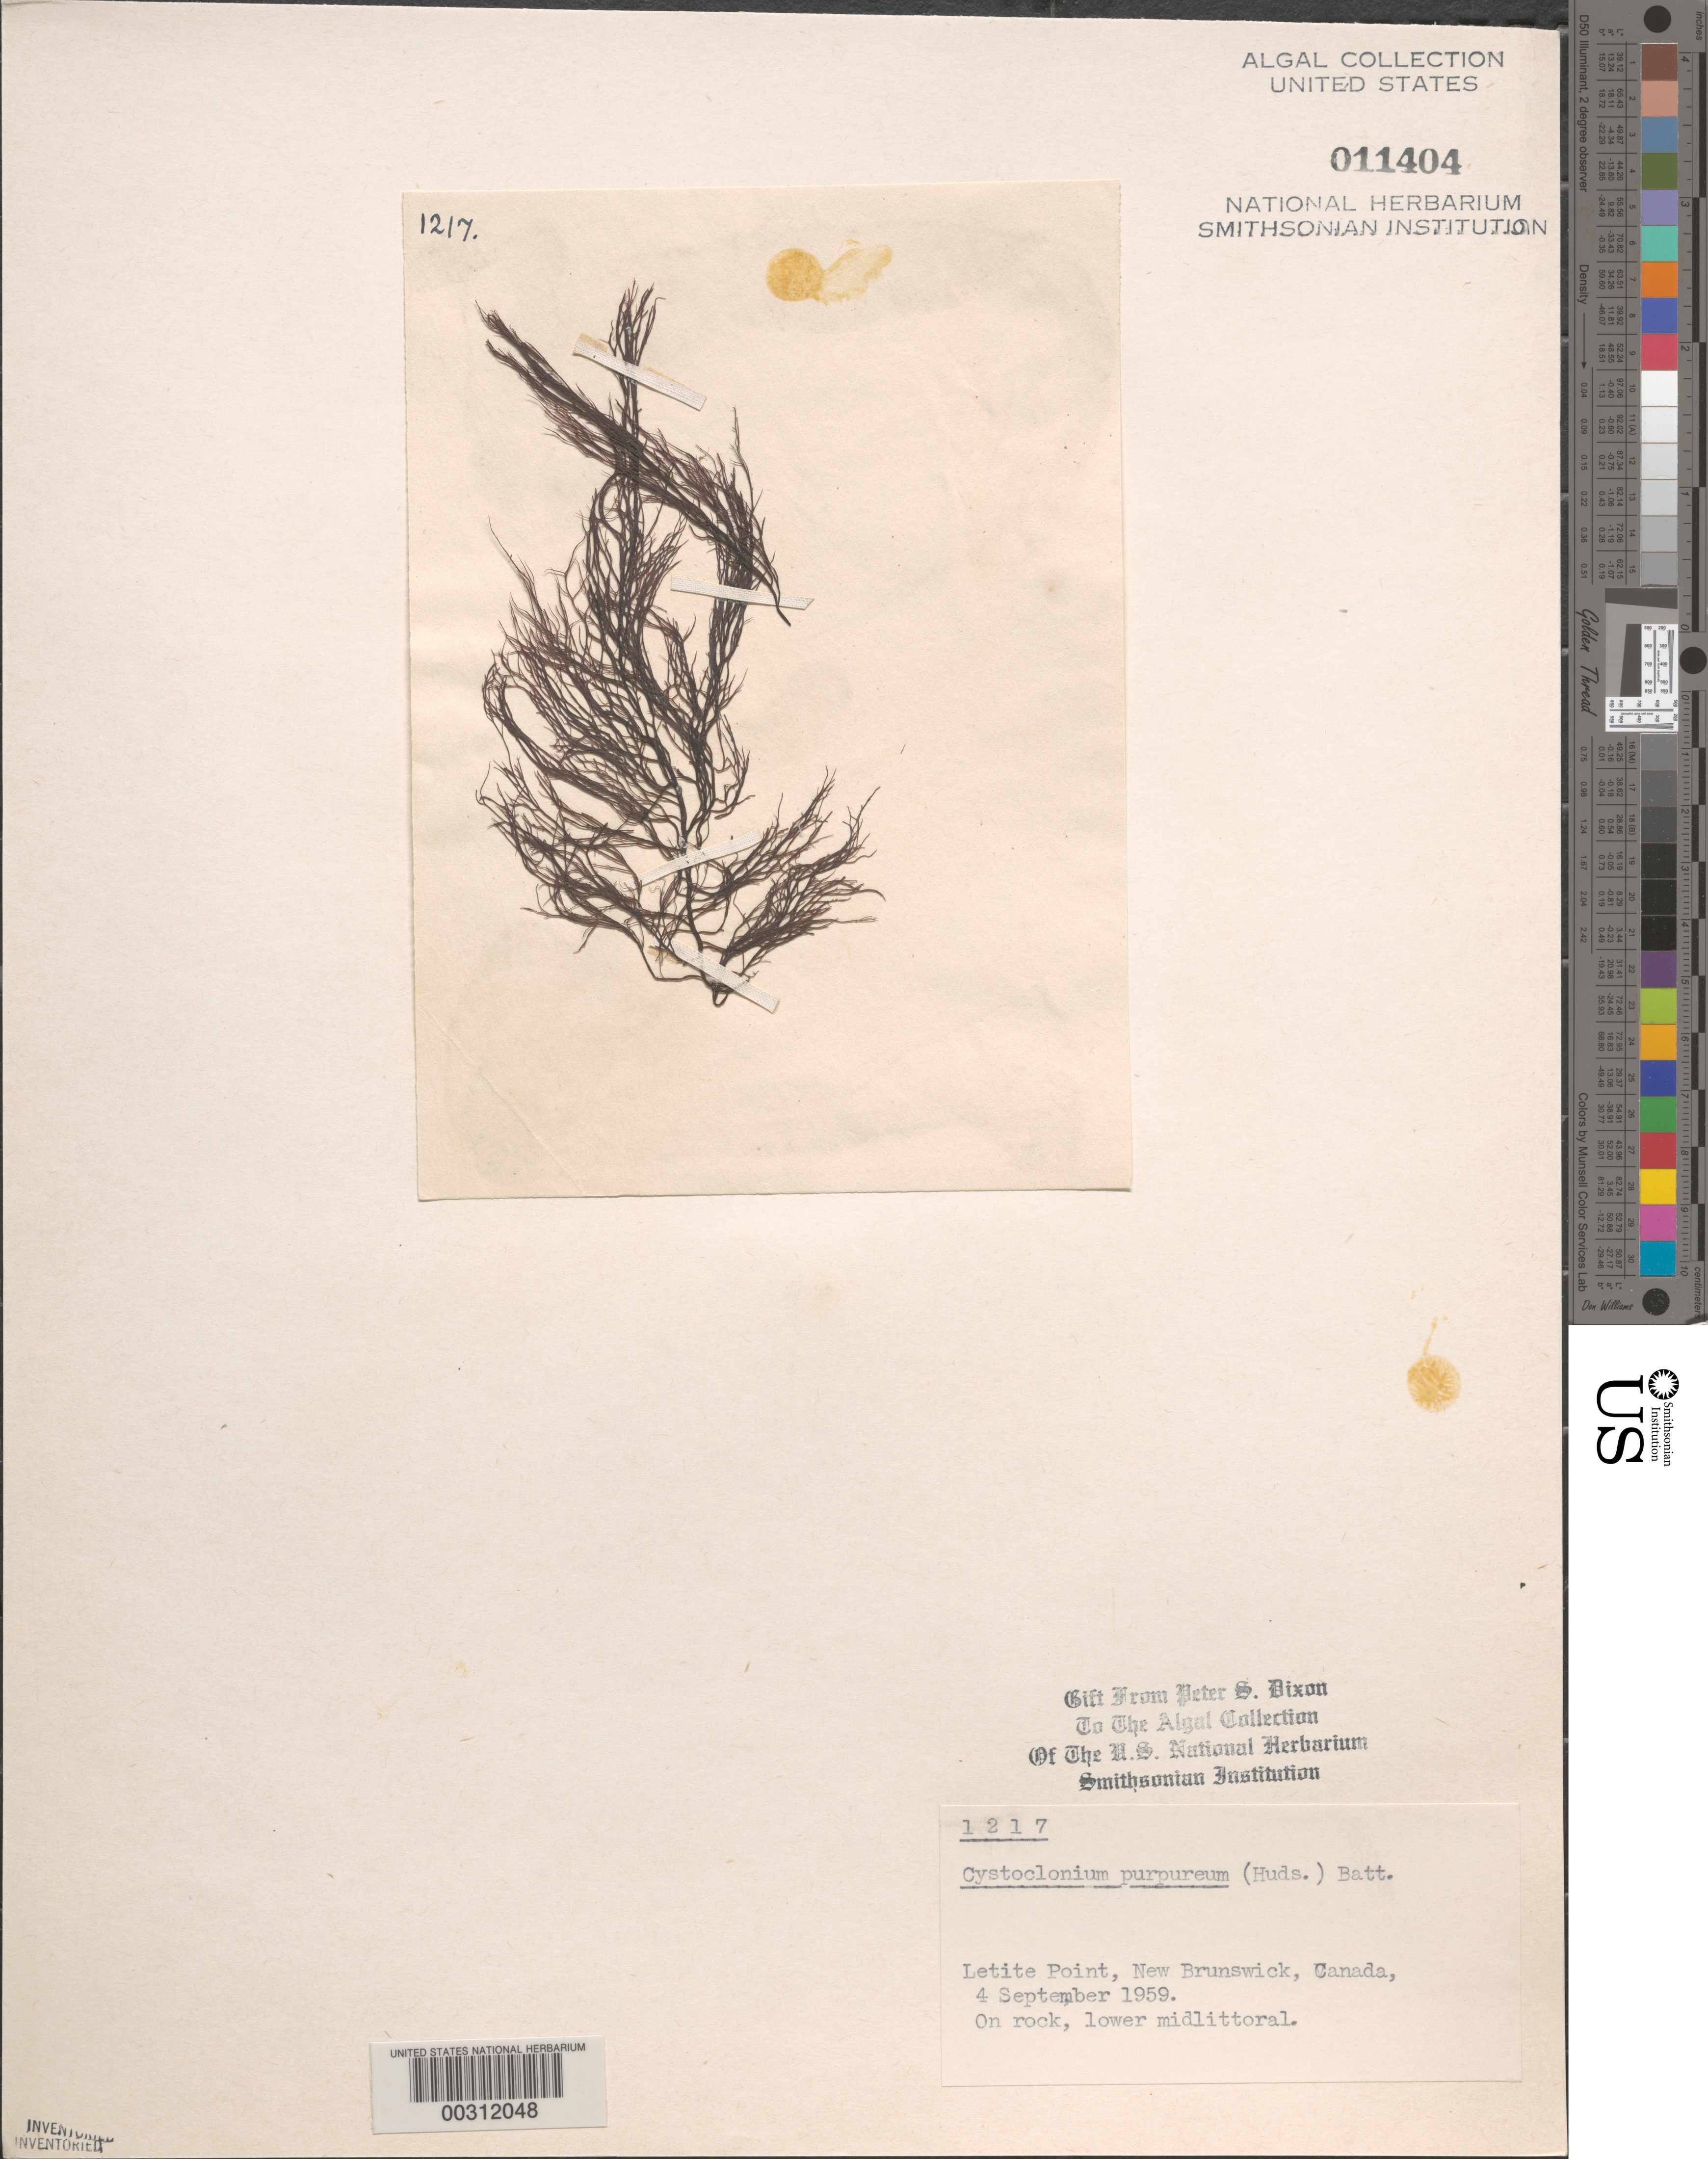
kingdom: Plantae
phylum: Rhodophyta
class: Florideophyceae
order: Gigartinales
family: Cystocloniaceae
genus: Cystoclonium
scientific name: Cystoclonium purpureum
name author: (Huds.) Batters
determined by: Dixon, P. S.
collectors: P. S. Dixon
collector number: PSD 1217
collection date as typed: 04 Sep 1959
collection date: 1959-09-04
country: Canada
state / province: New Brunswick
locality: Letite point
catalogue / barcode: US 11404